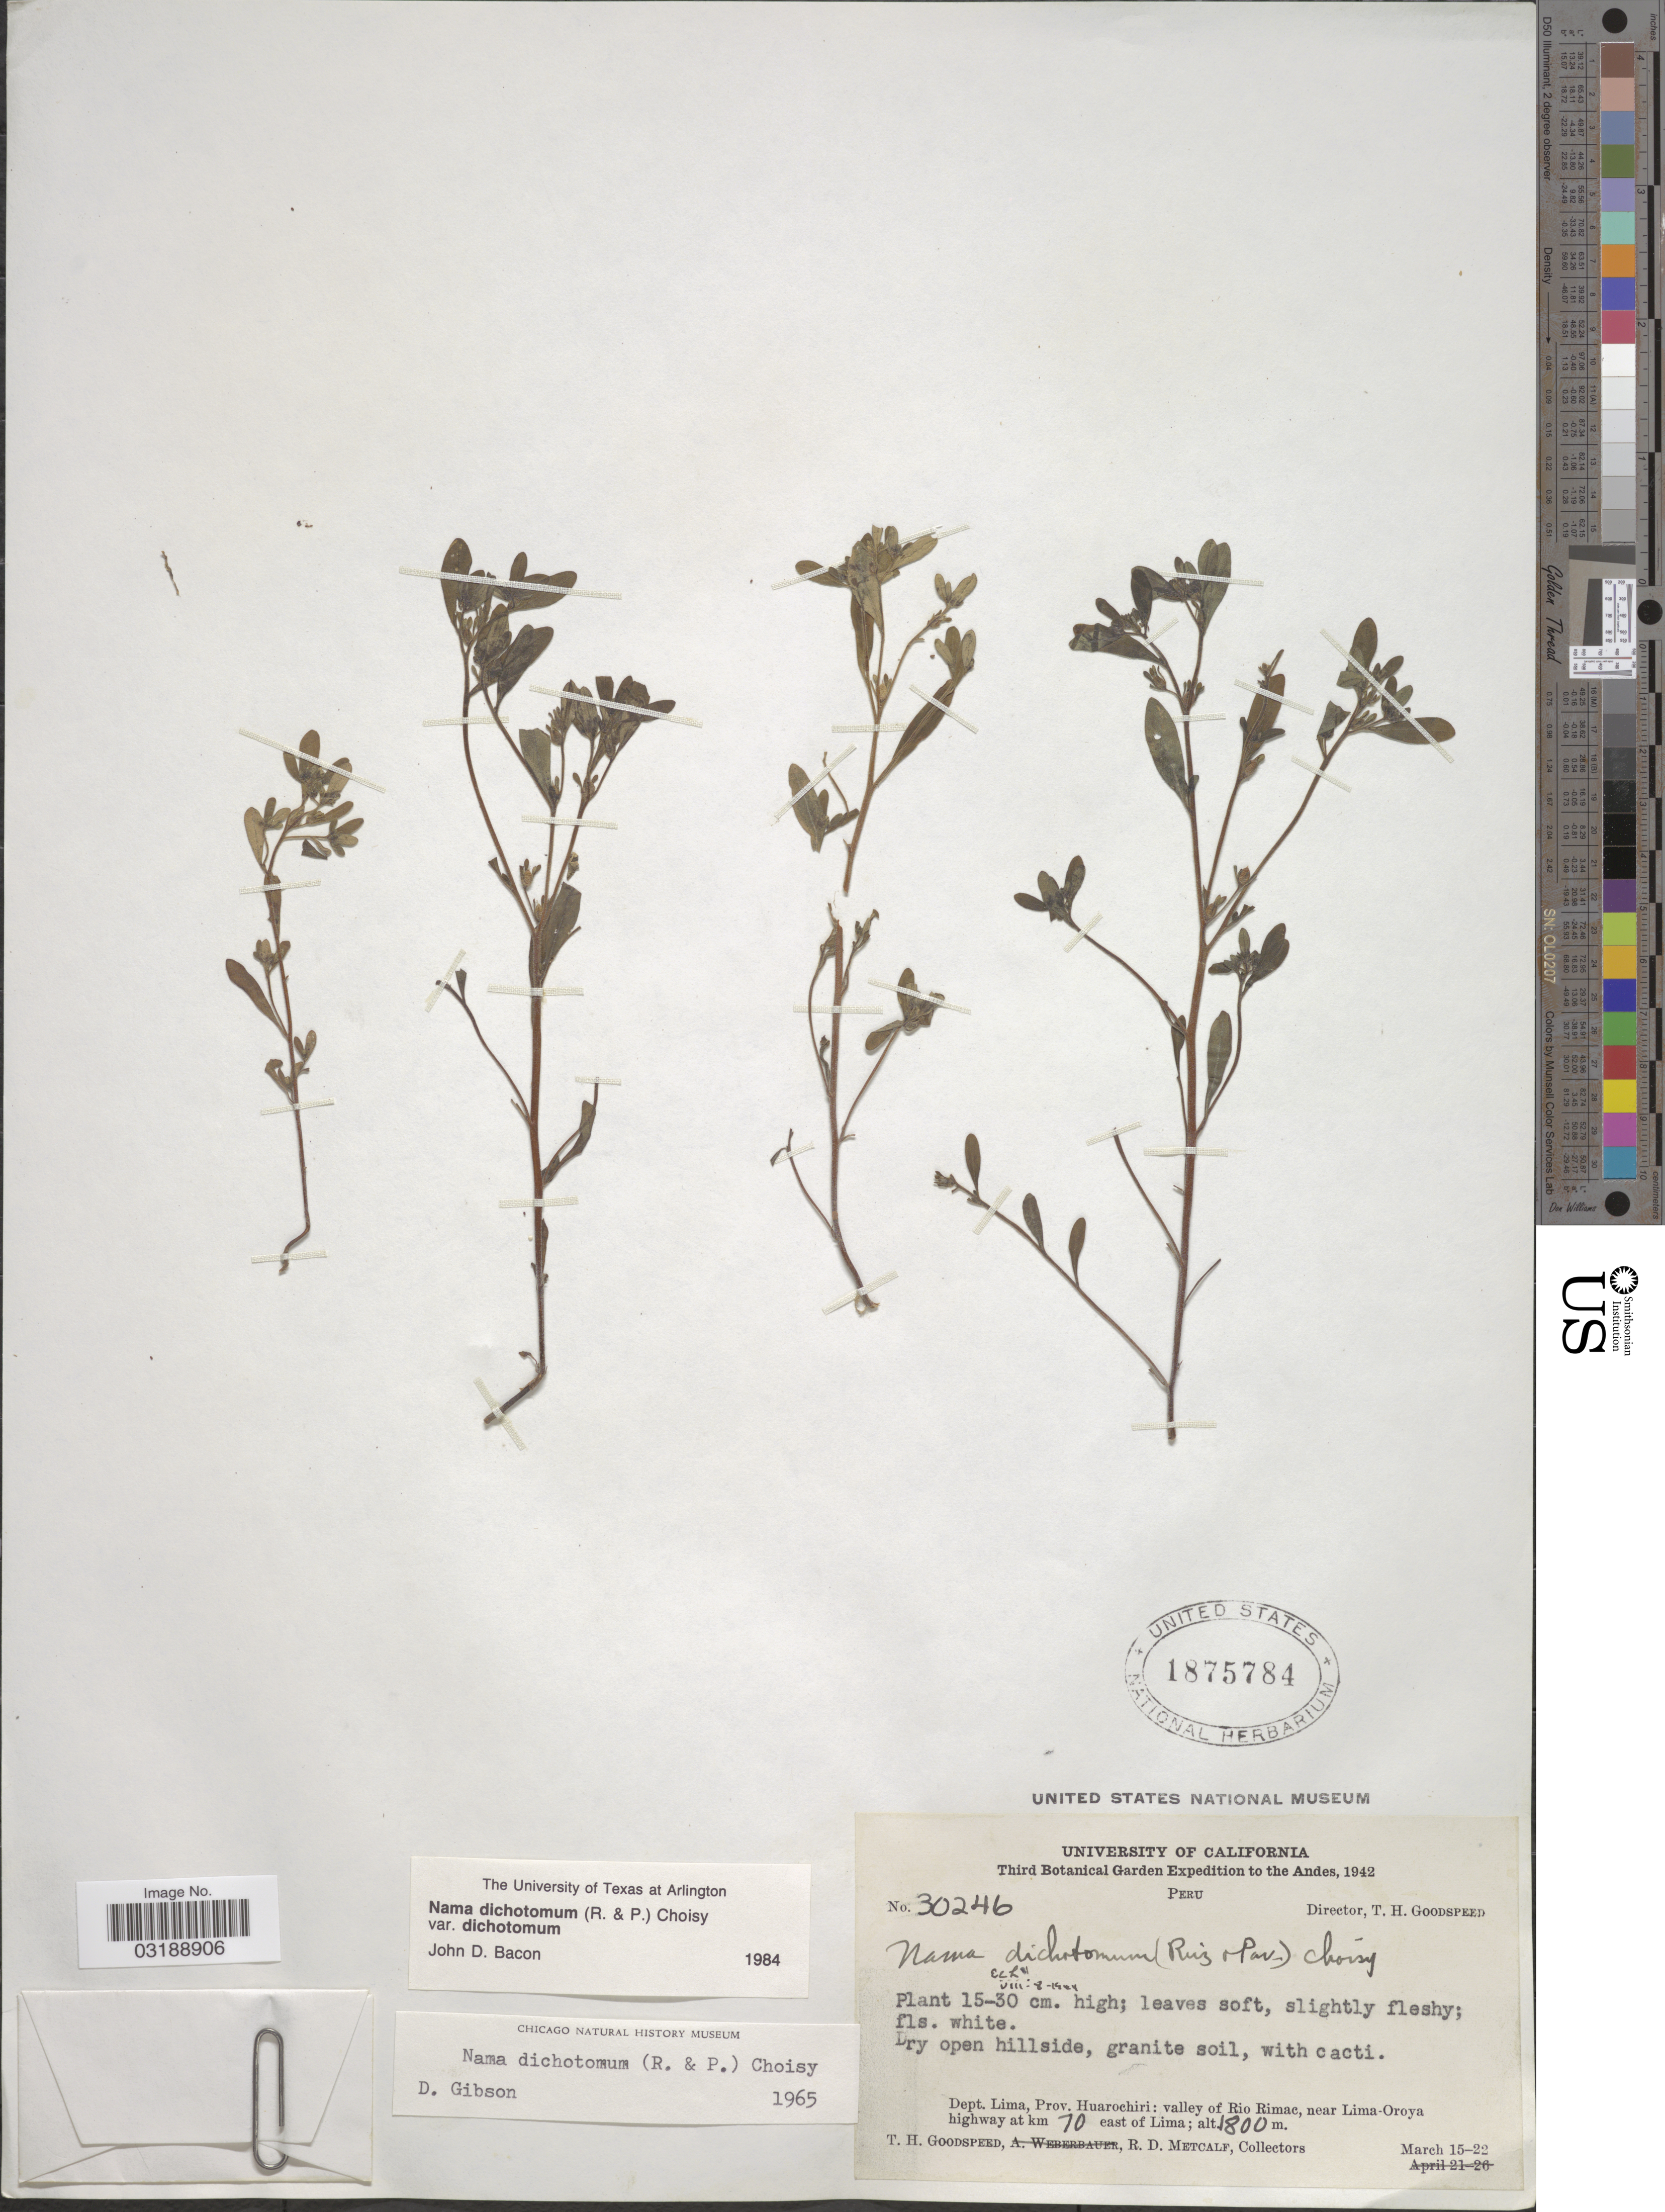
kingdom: Plantae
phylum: Tracheophyta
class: Magnoliopsida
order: Boraginales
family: Namaceae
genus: Nama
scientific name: Nama dichotoma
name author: (Ruiz & Pav.) Choisy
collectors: T. Goodspeed & R. D. Metcalf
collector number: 30246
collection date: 1942-03-15/1942-03-22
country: Peru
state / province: Lima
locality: The Andes, Dept. Lima, Prov. Huarochiri: valley of Rio Rimac, near Lima-Oroya highway at km 70 east of Lima.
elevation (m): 1800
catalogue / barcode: US 1875784